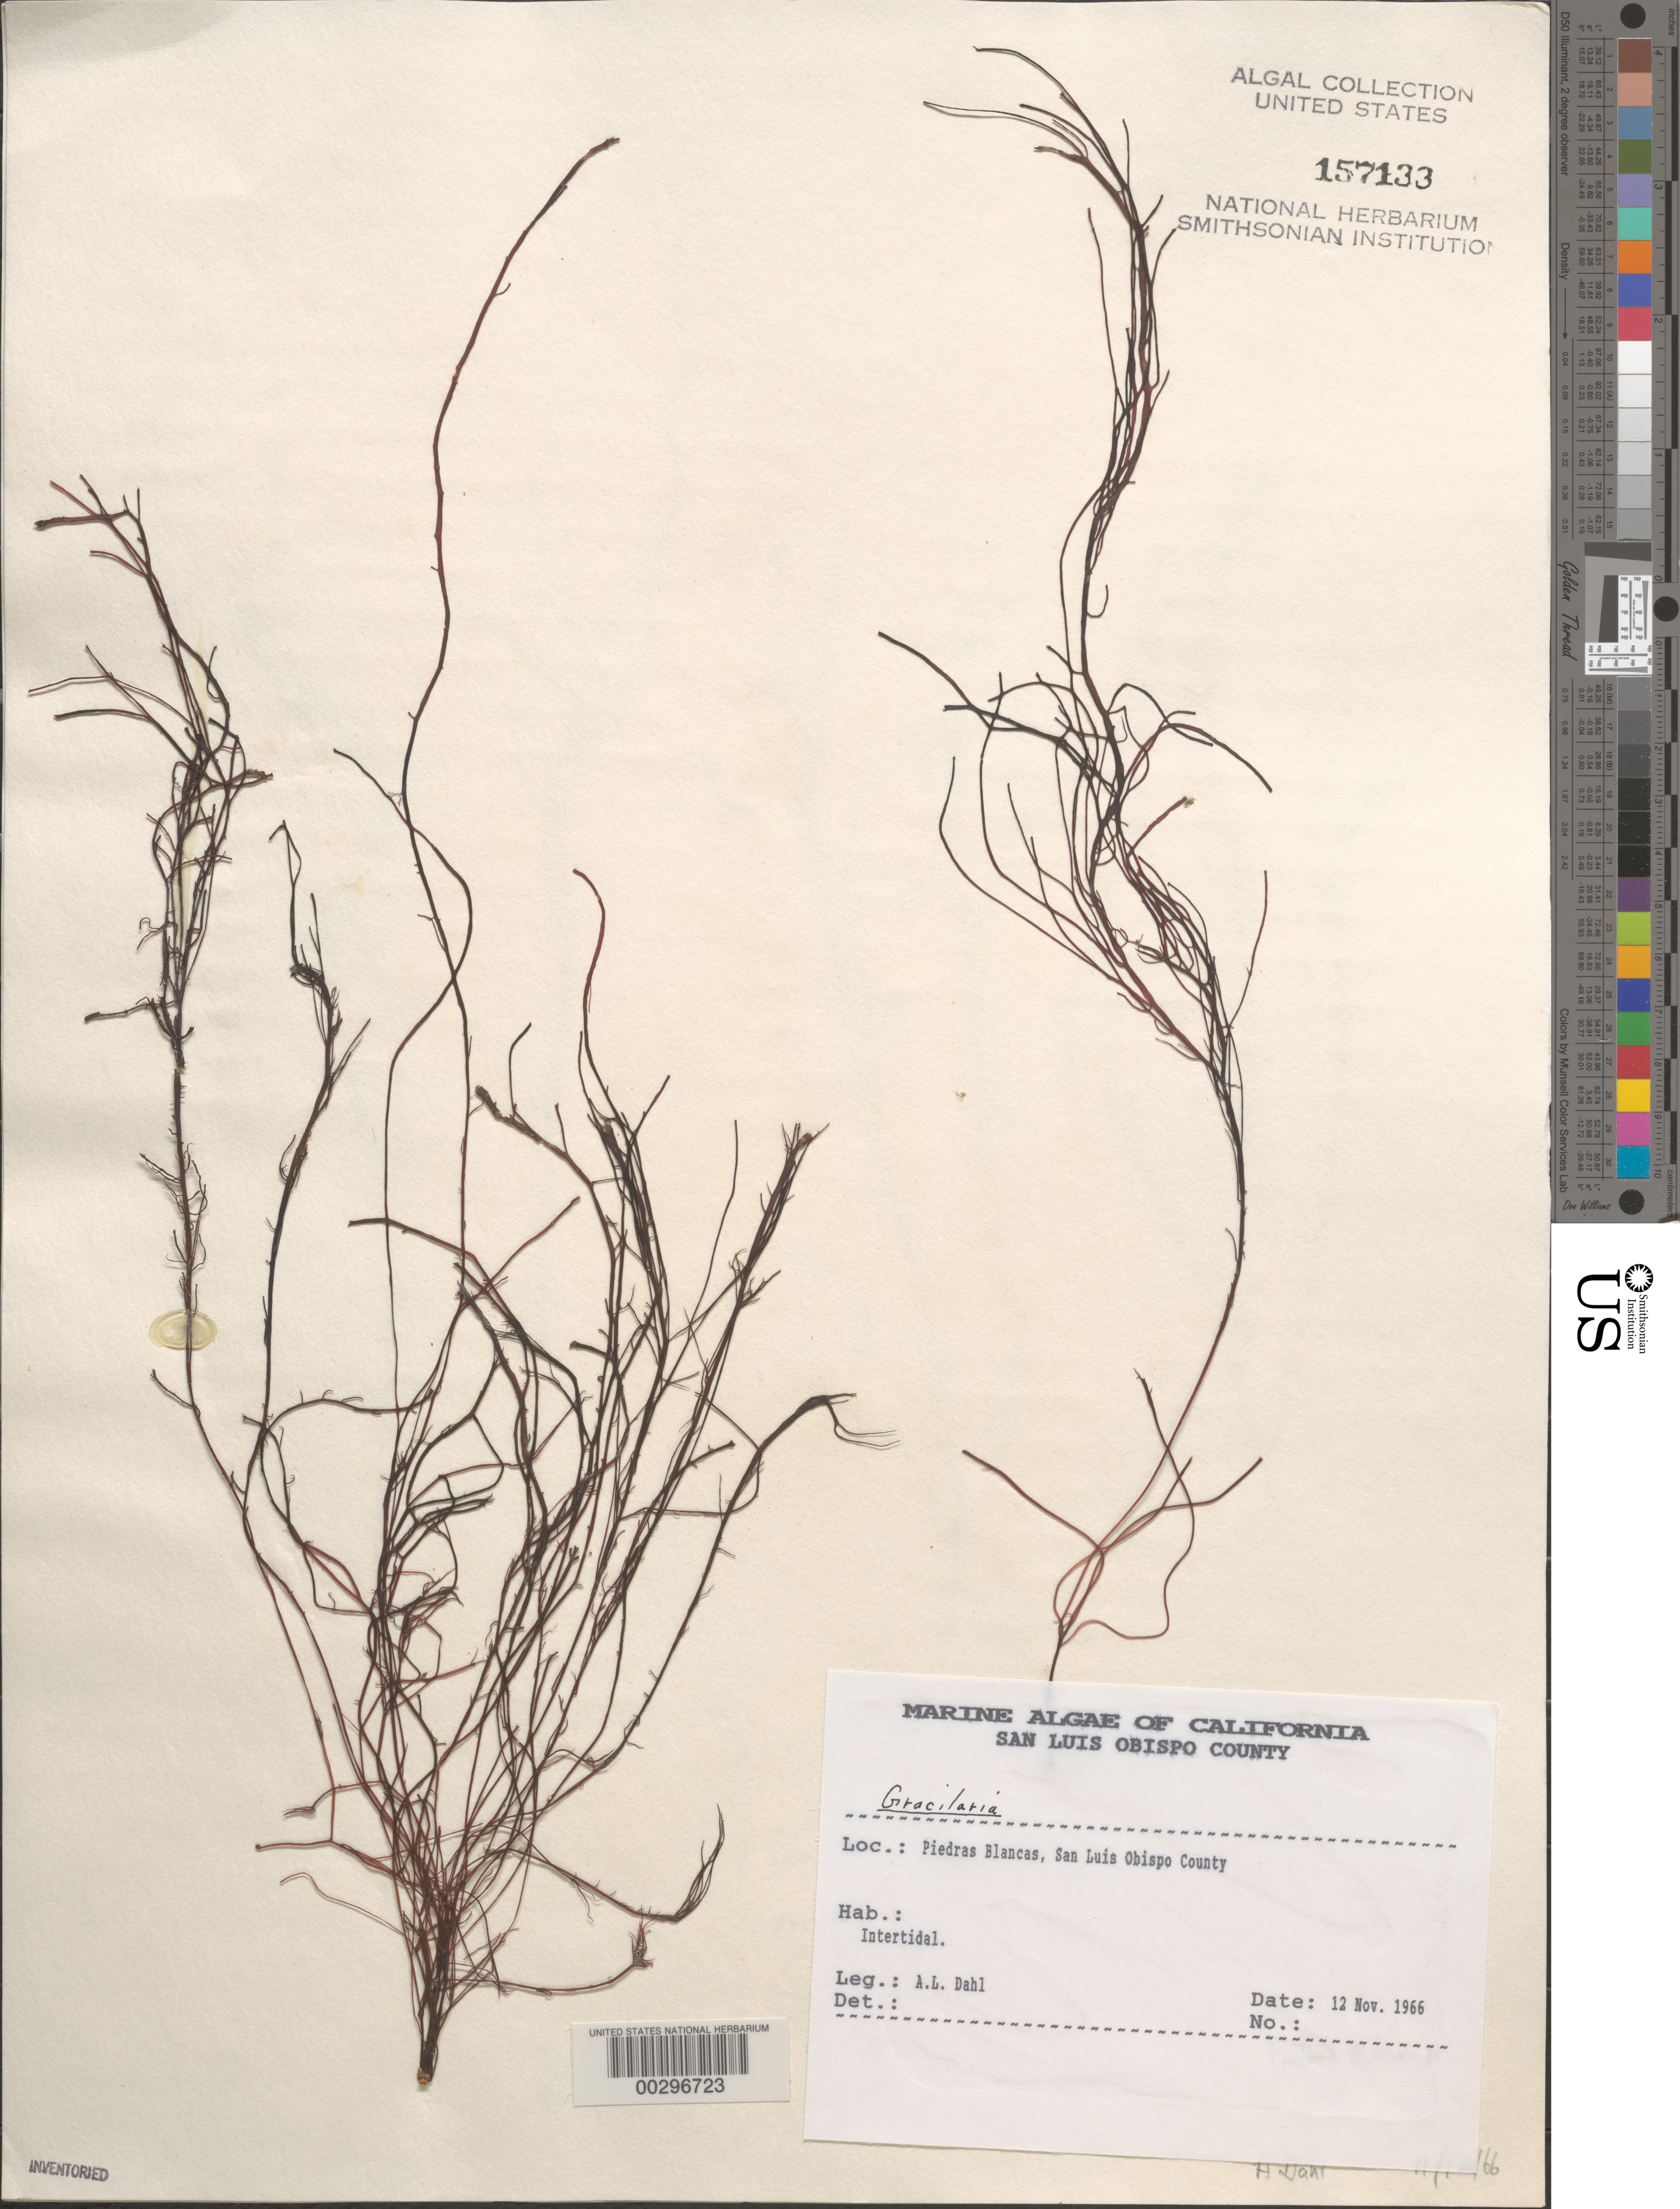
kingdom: Plantae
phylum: Rhodophyta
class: Florideophyceae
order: Gracilariales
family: Gracilariaceae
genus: Gracilaria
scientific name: Gracilaria sp.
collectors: A. Dahl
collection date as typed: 12 Nov 1966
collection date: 1966-11-12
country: United States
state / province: California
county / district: San Luis Obispo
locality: Piedras Blancas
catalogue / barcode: US 157133